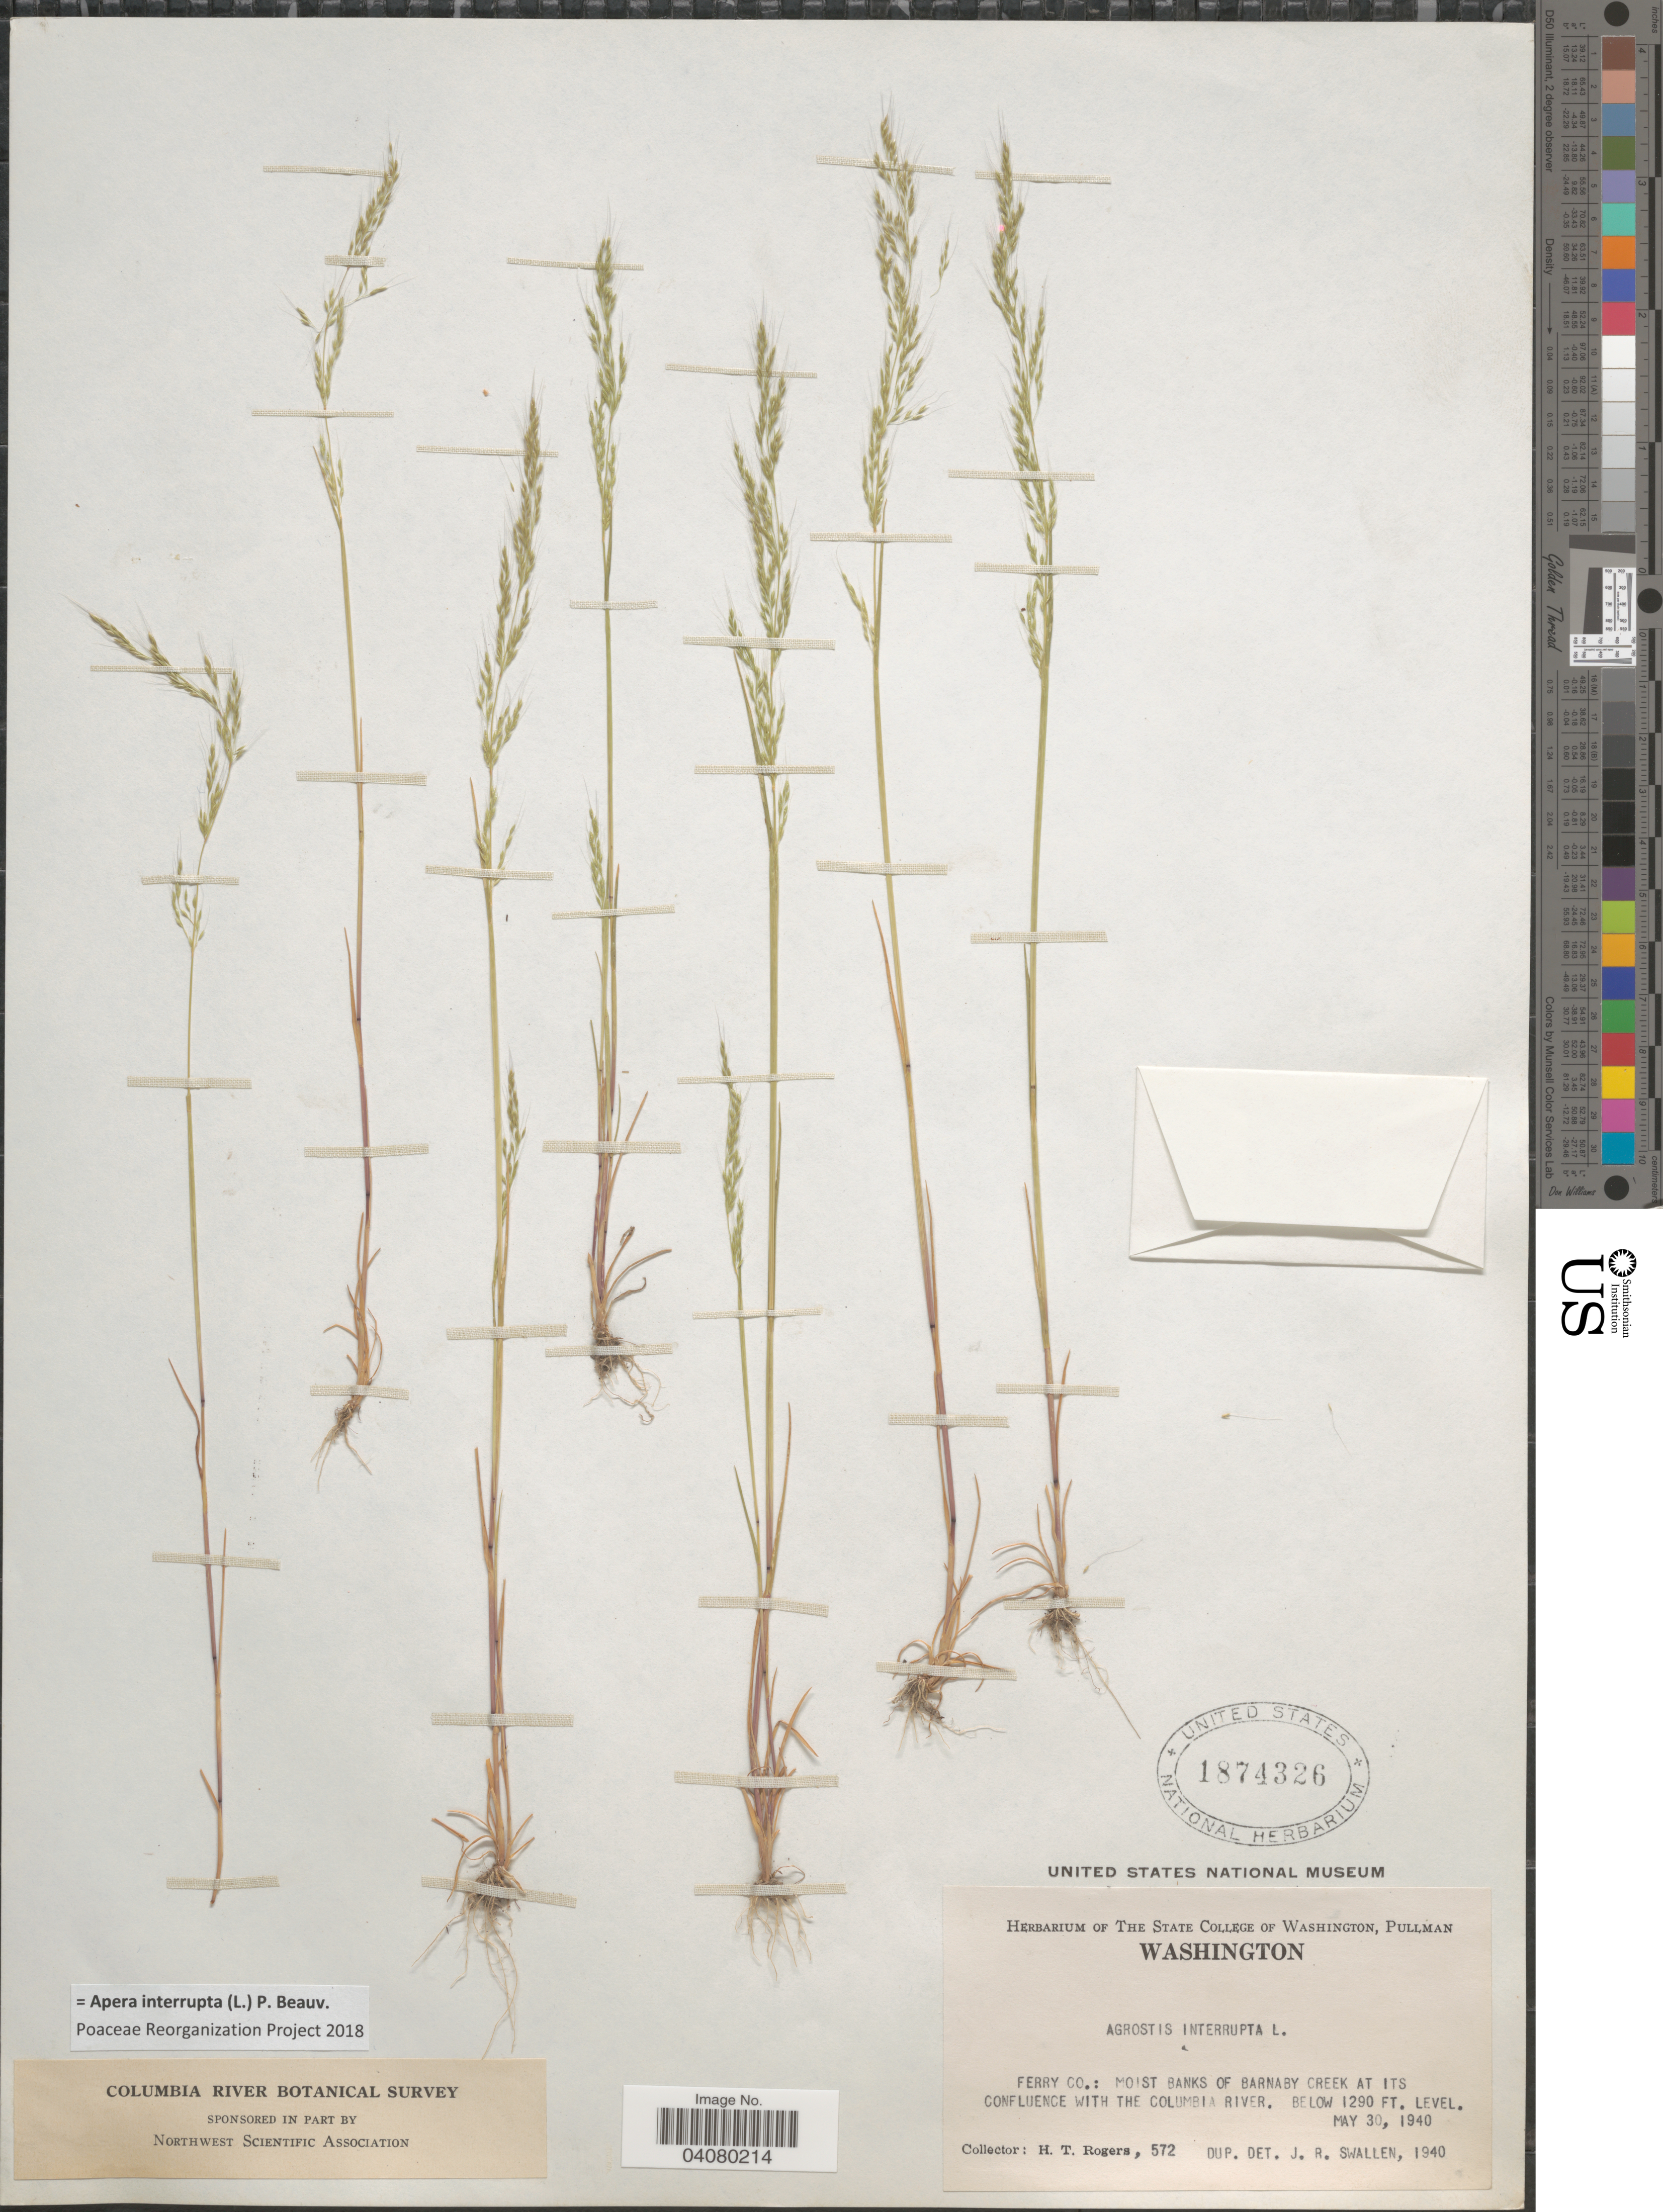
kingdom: Plantae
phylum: Tracheophyta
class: Liliopsida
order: Poales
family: Poaceae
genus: Apera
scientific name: Apera interrupta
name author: (L.) P. Beauv.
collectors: H. Rogers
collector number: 572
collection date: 1940-05-30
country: United States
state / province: Washington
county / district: Ferry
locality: Columbia River Botanical Survey. Ferry Co.: Moist banks of Barnaby Creek at its confluence with the Columbia River.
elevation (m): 393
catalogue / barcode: US 1874326